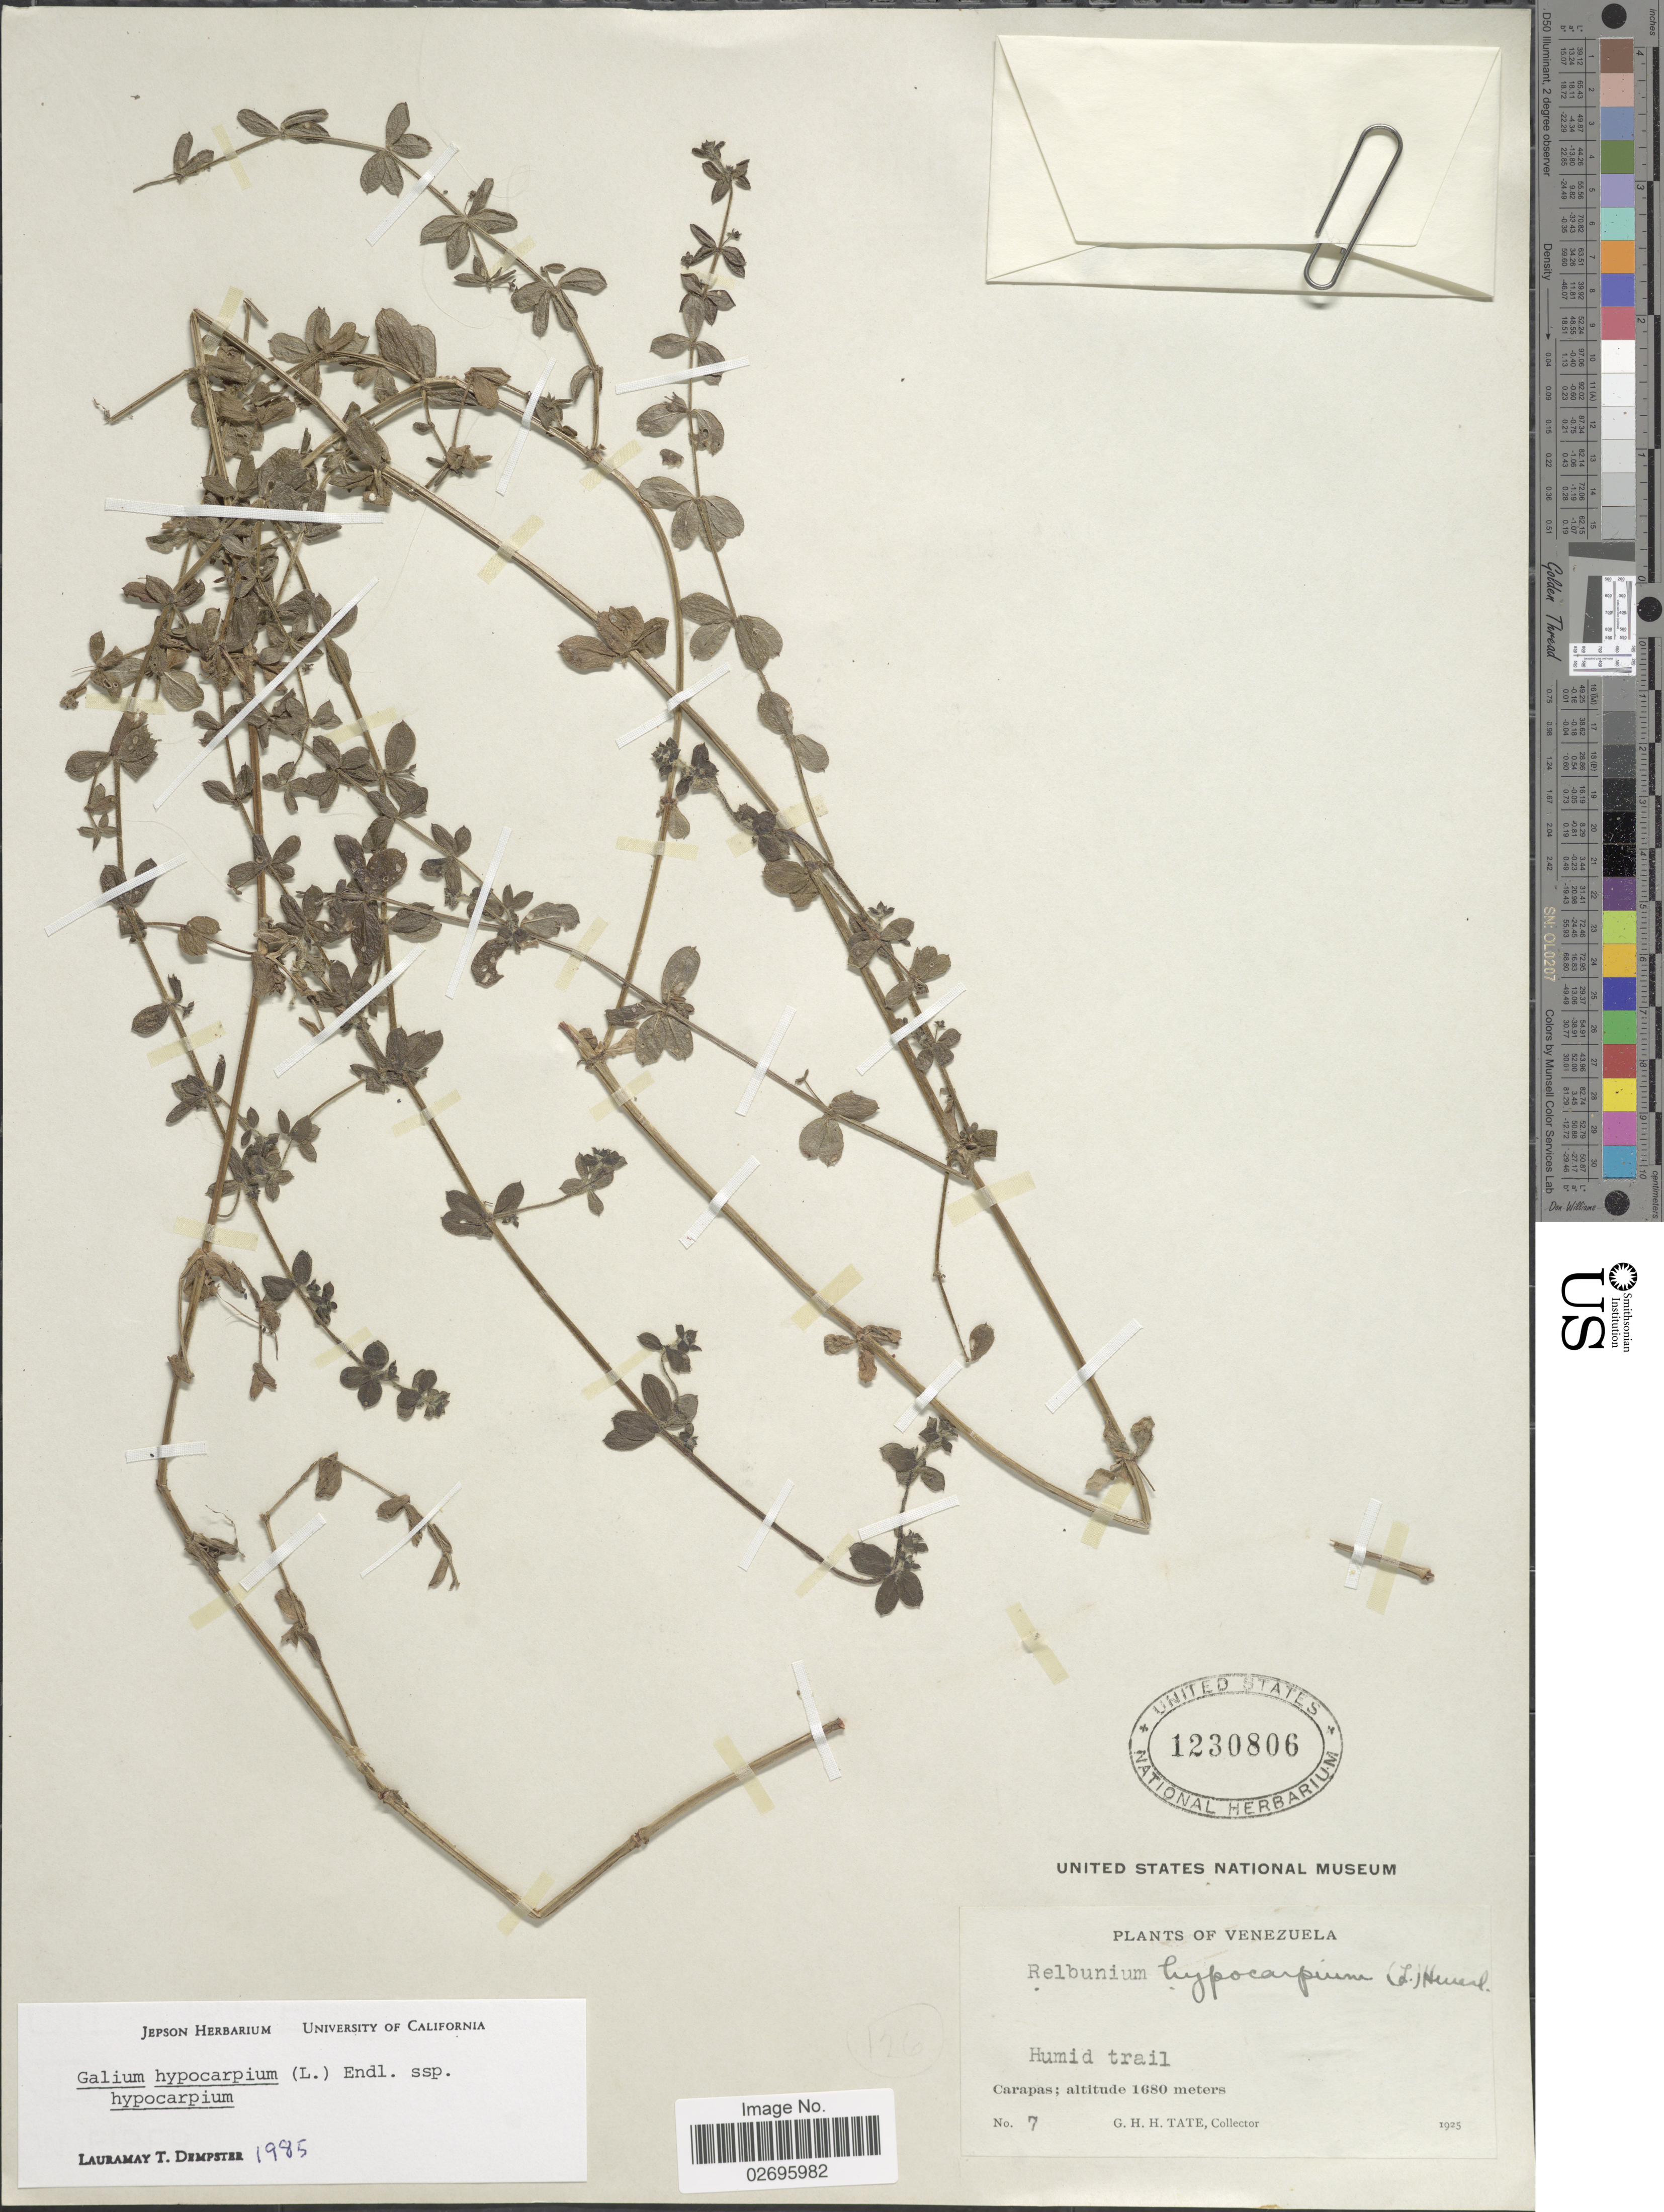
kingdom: Plantae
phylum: Tracheophyta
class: Magnoliopsida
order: Gentianales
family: Rubiaceae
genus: Galium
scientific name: Galium hypocarpium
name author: (L.) Endl. ex Griseb.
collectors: G. H. H.Tate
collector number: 7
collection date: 1925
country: Venezuela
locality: Humid trail, Carapas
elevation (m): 1680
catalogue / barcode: US 1230806